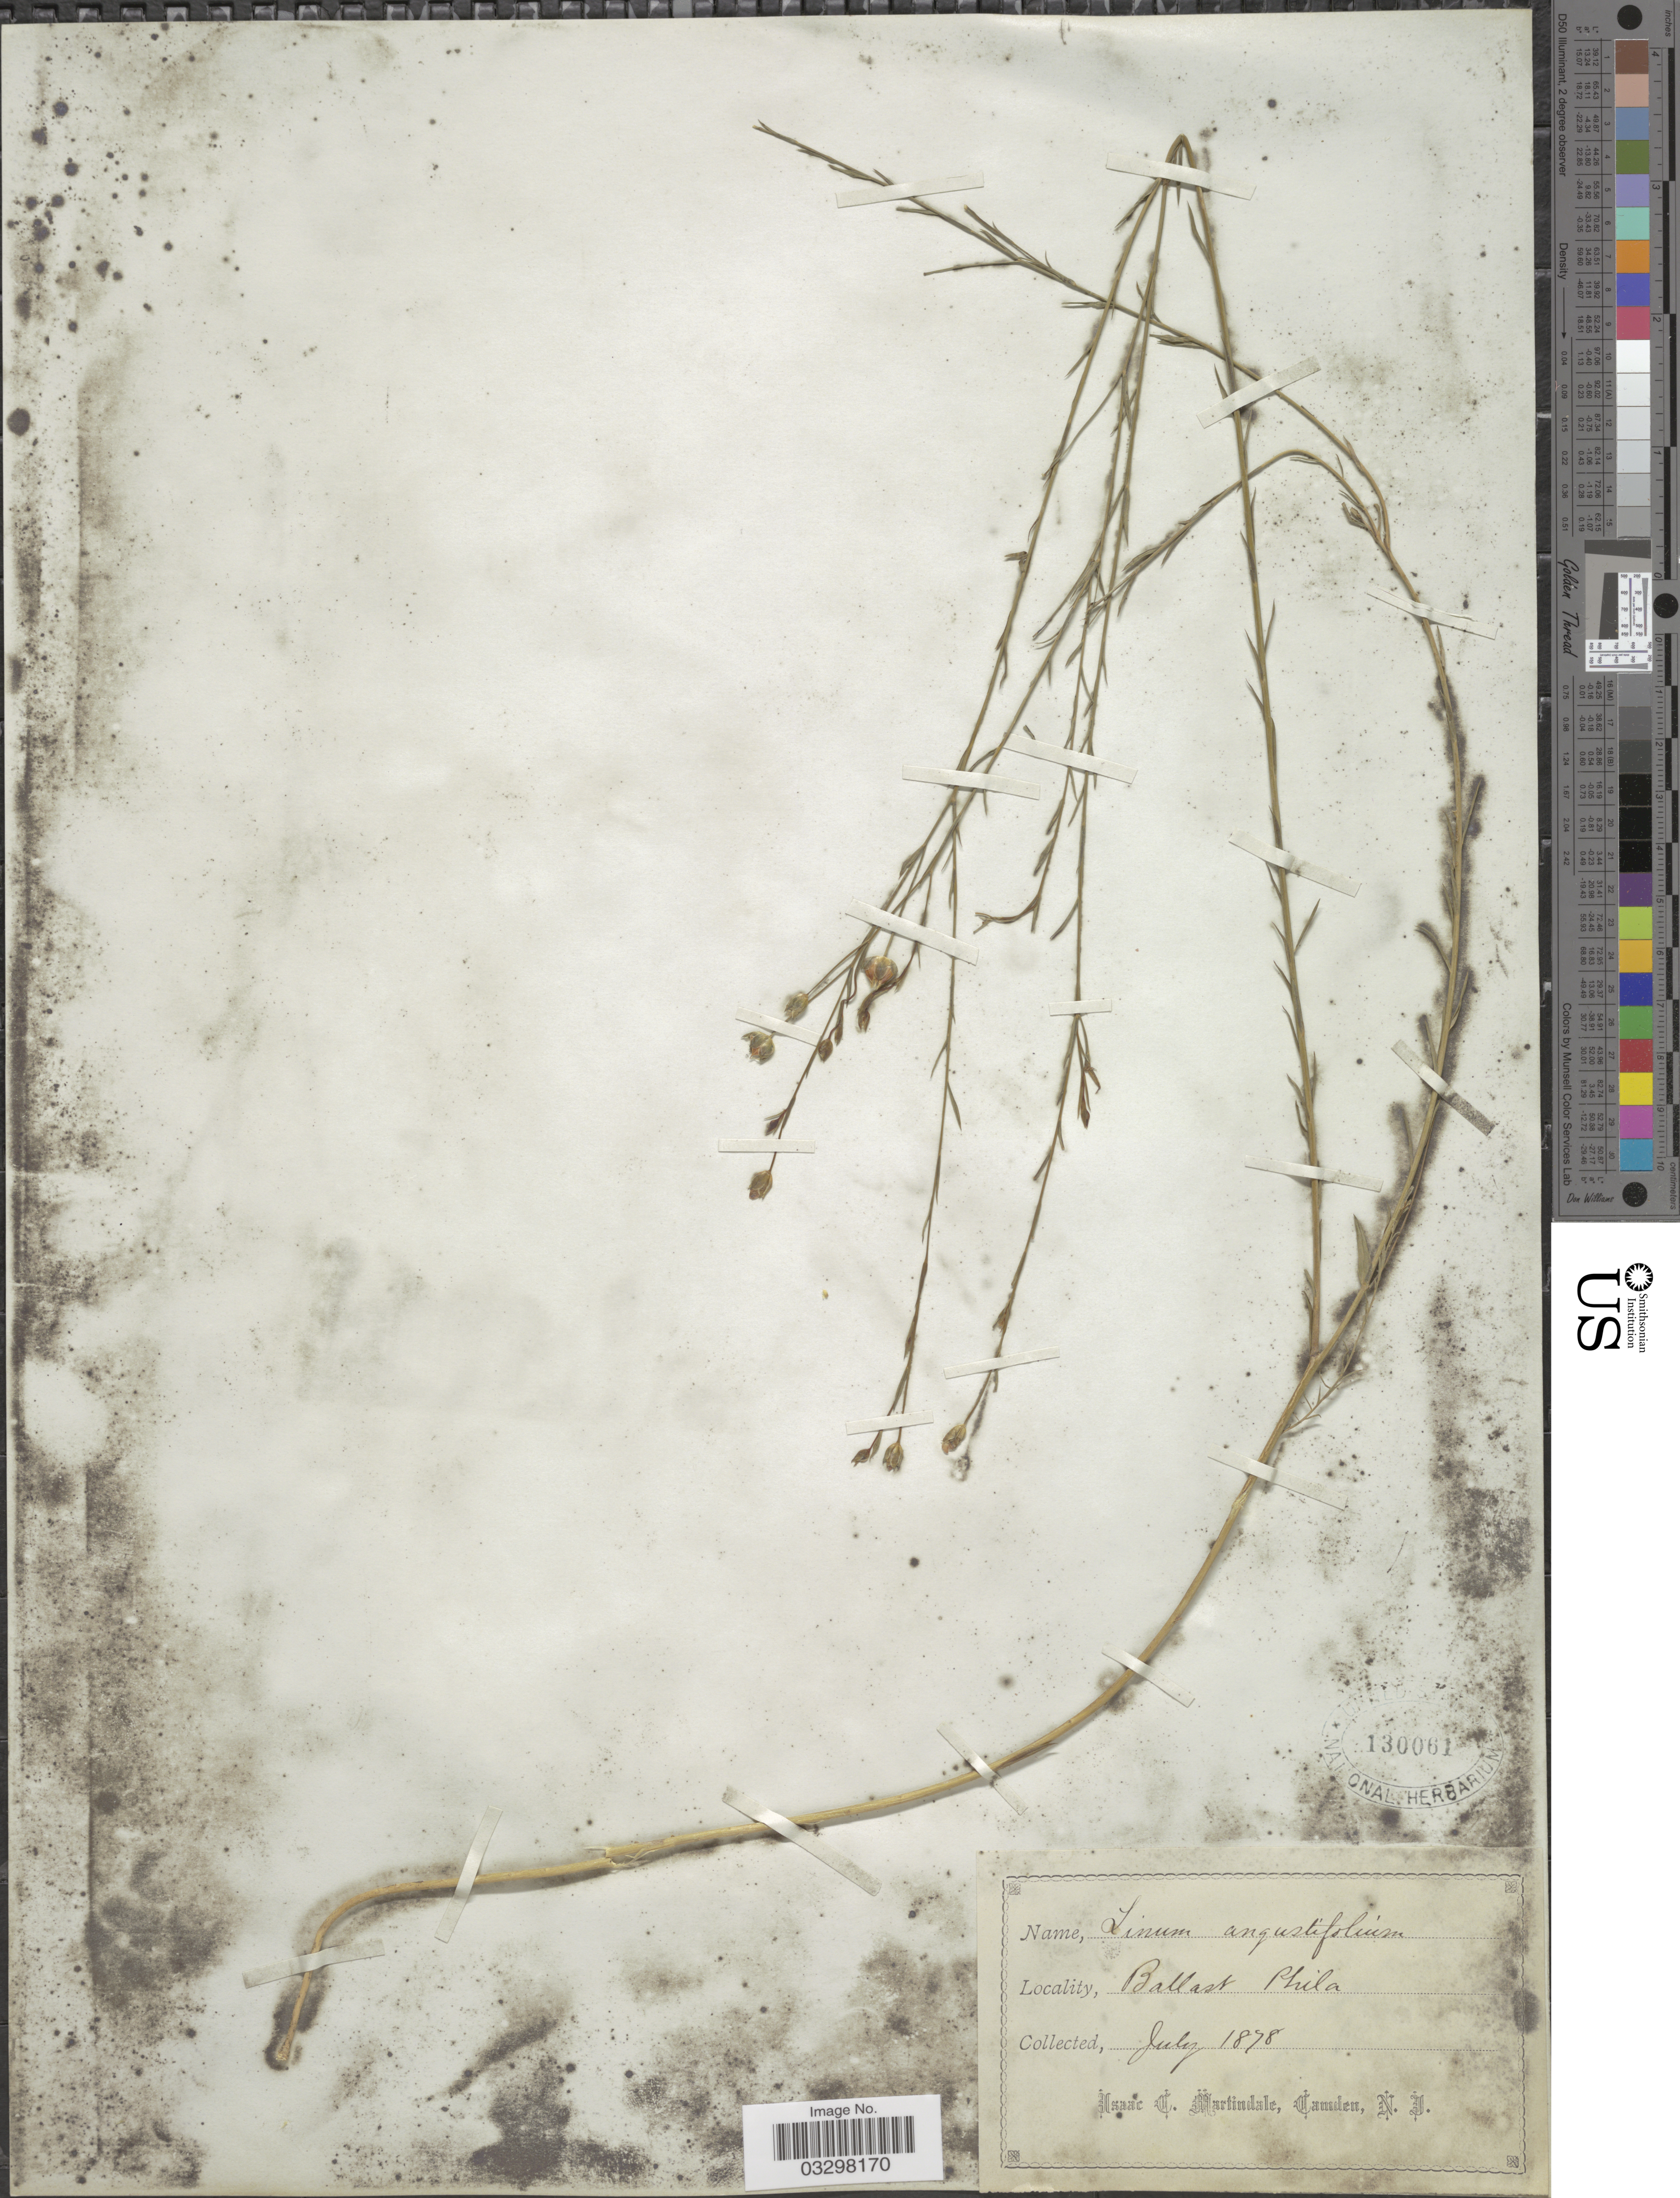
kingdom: Plantae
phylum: Tracheophyta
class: Magnoliopsida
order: Malpighiales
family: Linaceae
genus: Linum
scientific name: Linum angustifolium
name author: Huds.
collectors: I. C. Martindale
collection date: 1878-07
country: United States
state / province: Pennsylvania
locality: Ballast Phila.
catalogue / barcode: US 130061